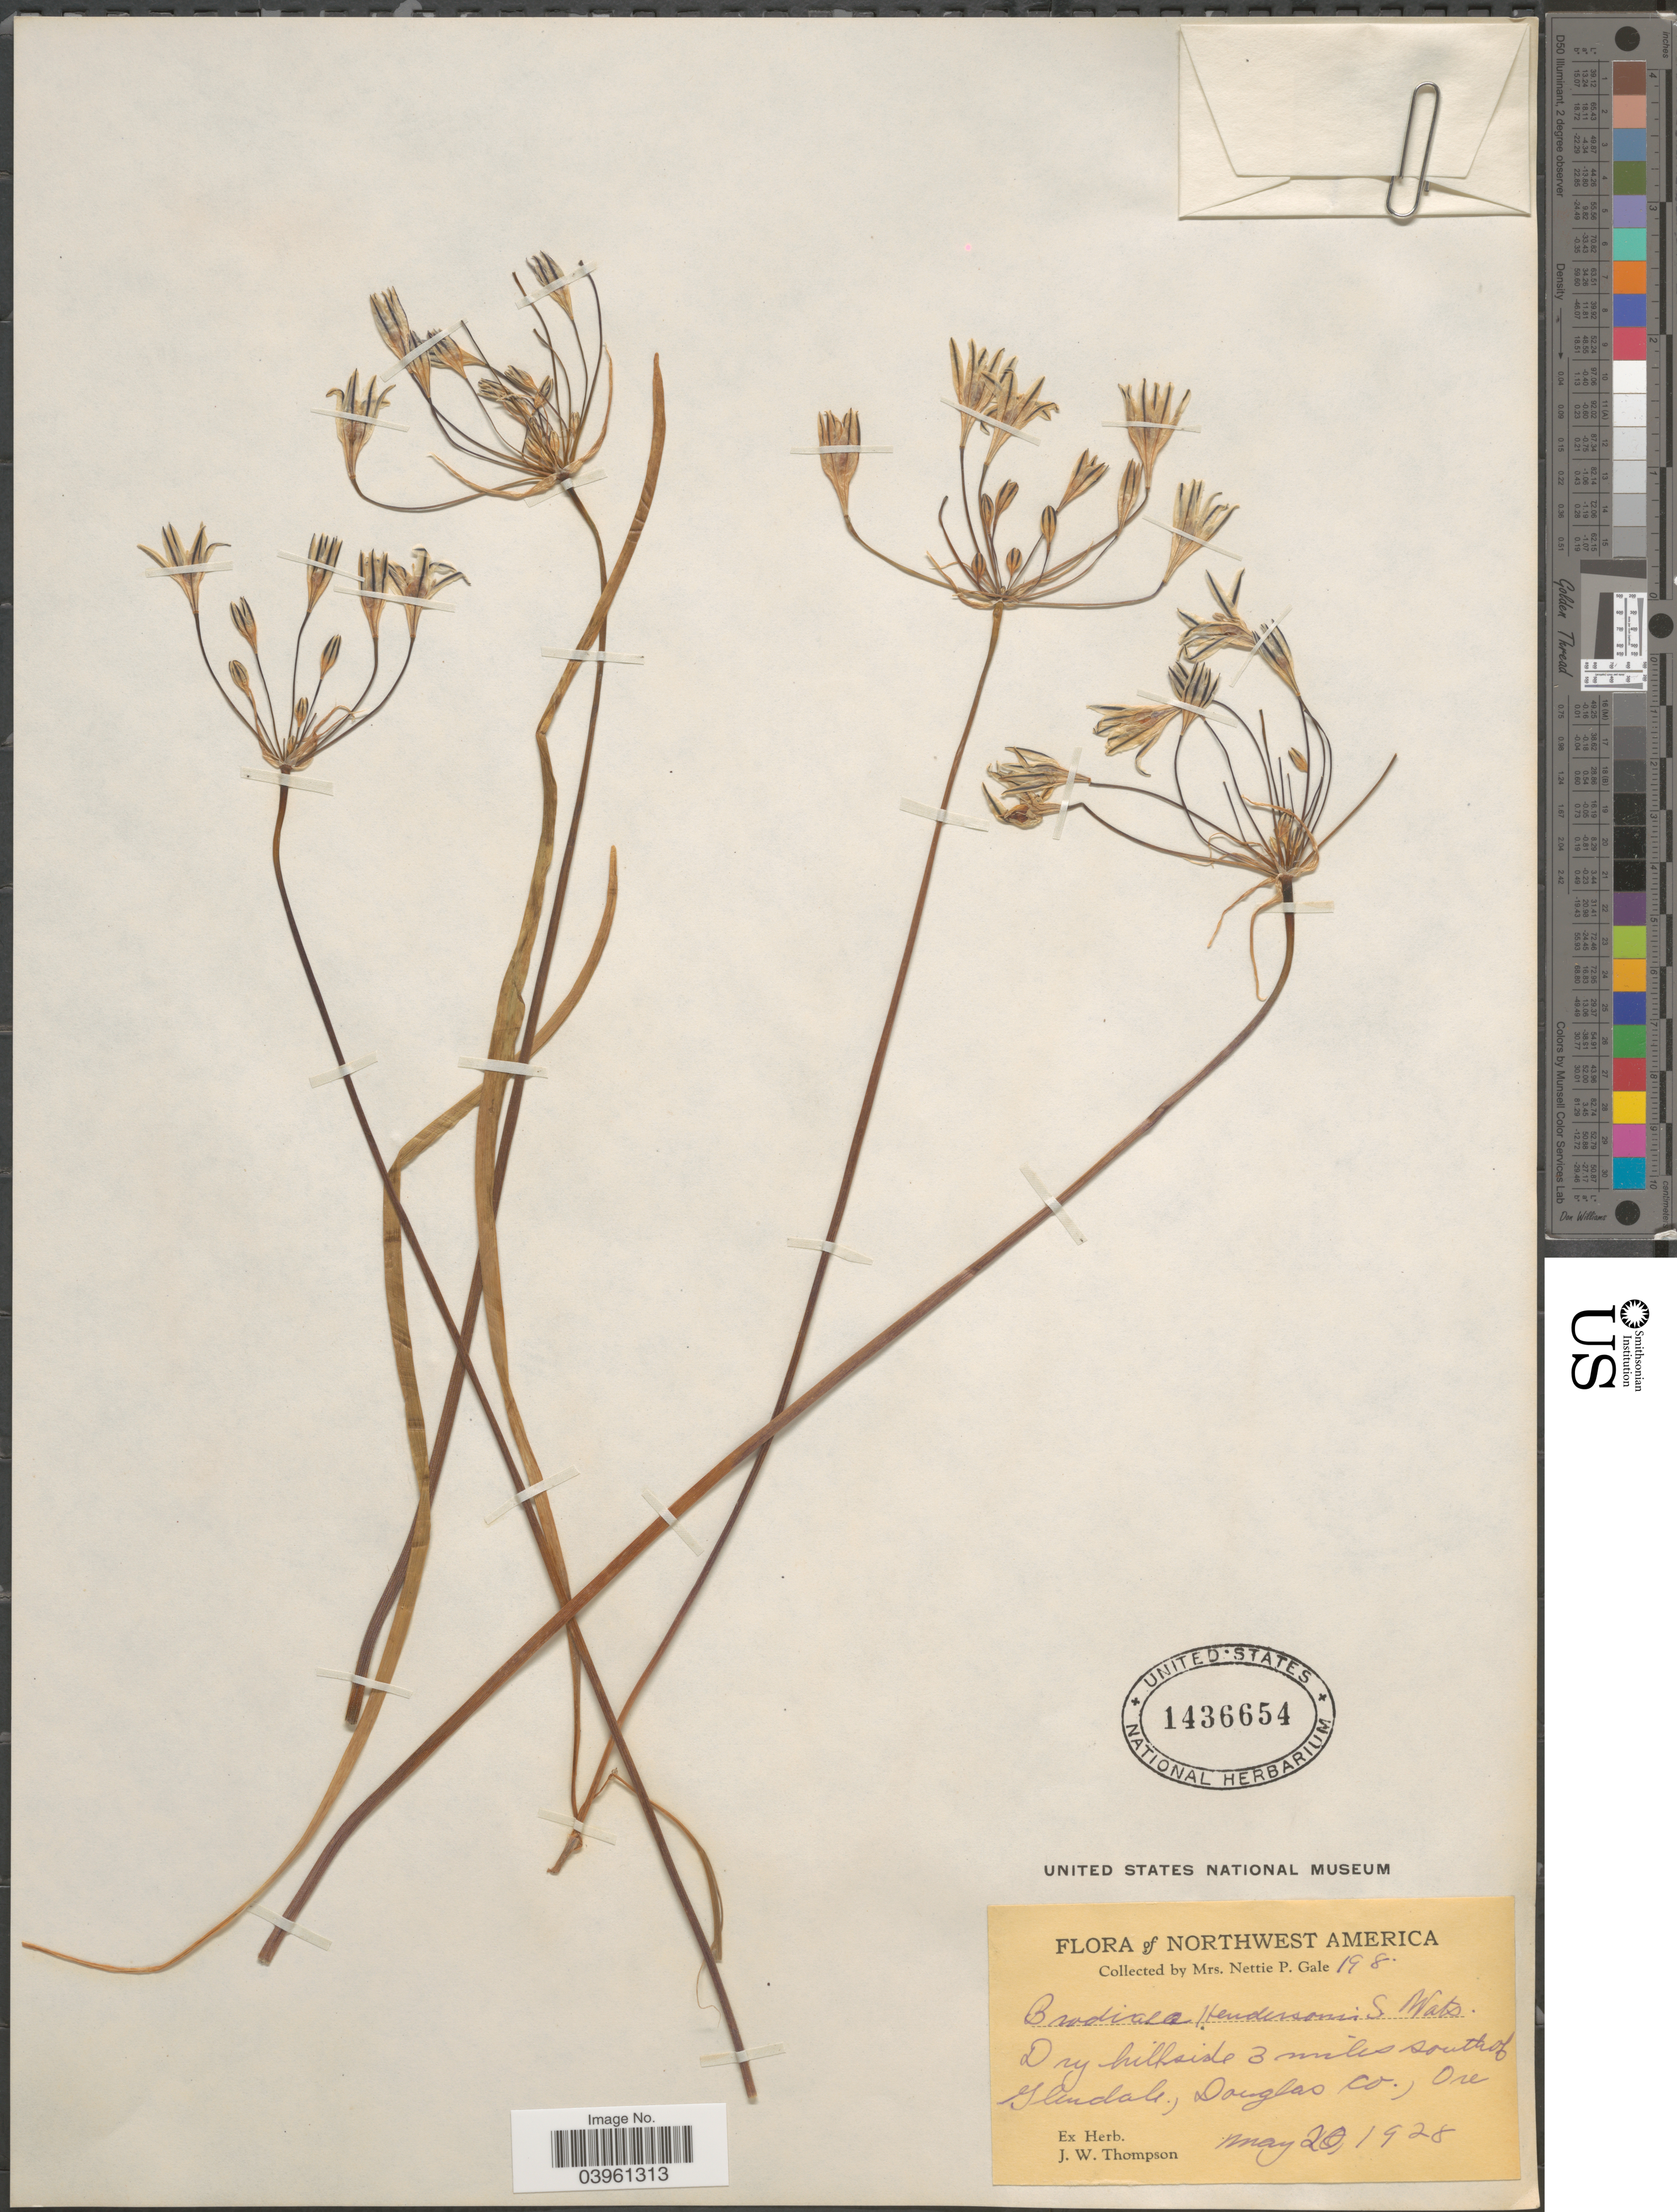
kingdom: Plantae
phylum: Tracheophyta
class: Liliopsida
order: Asparagales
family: Asparagaceae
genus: Triteleia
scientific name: Triteleia hendersonii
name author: Greene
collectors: N. Gale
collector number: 198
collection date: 1928-05-20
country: United States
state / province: Oregon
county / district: Douglas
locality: Northwest America. 3 miles south of Glendale, Douglas Co.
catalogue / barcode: US 1436654